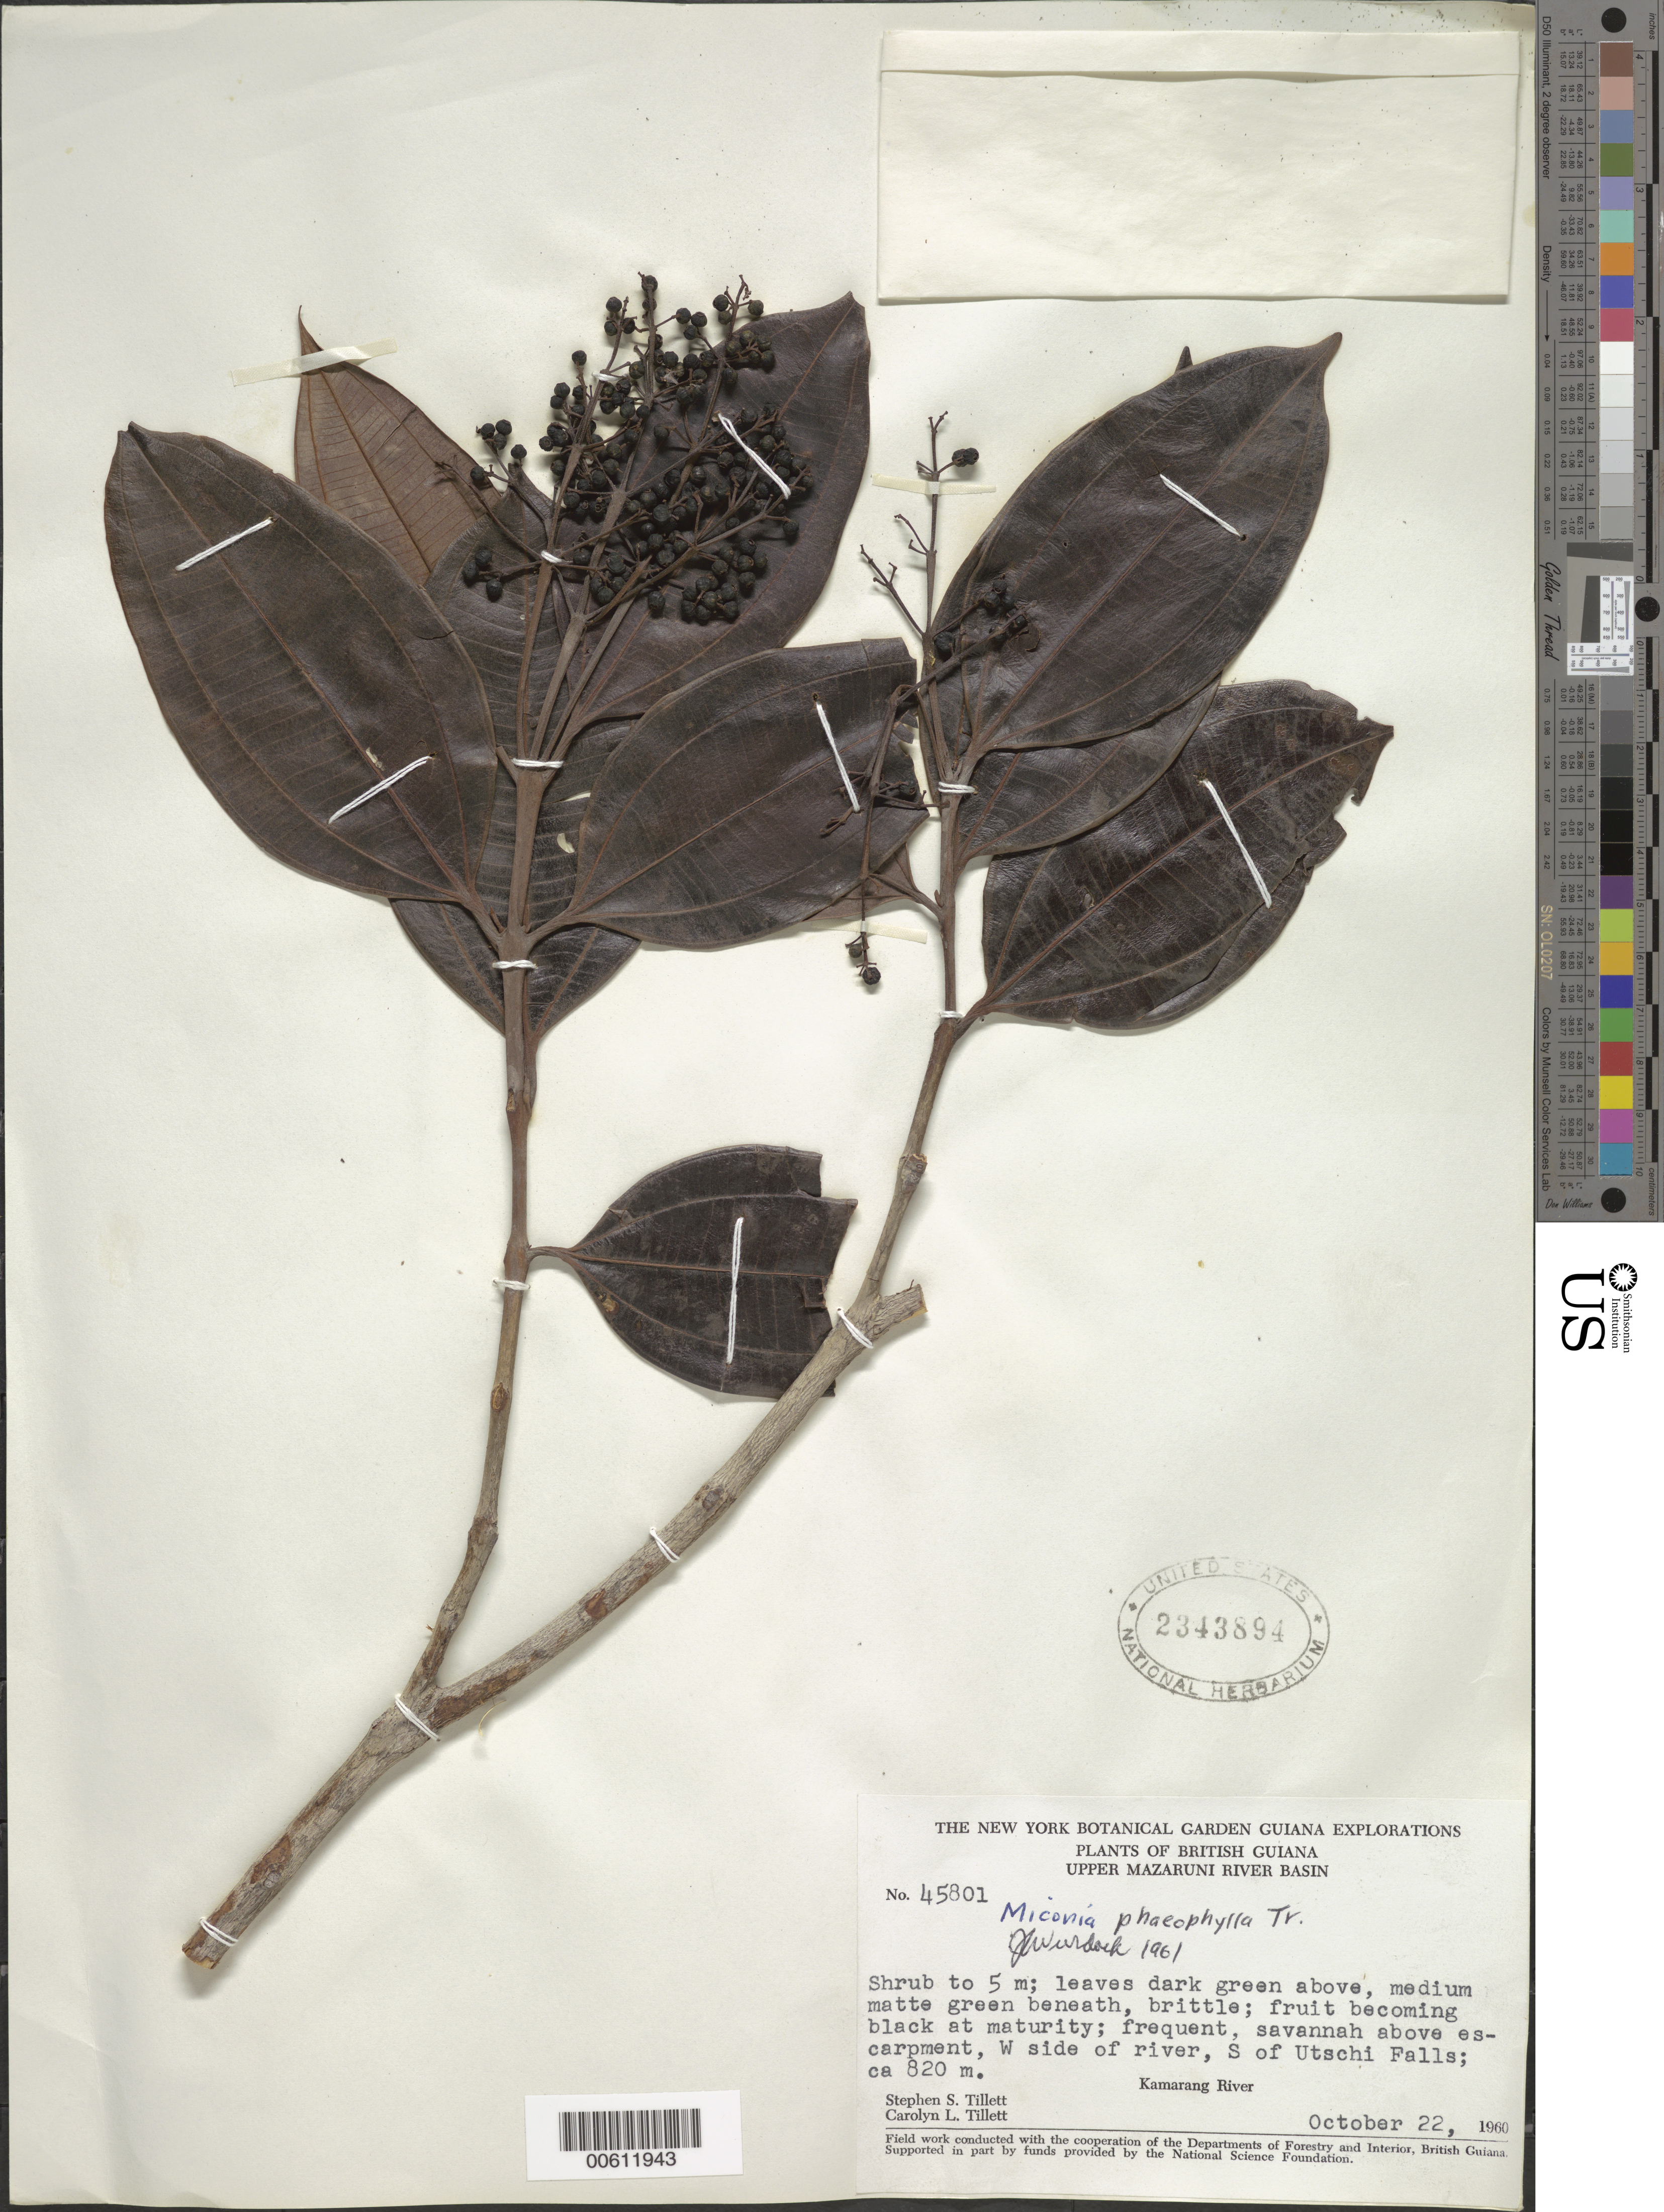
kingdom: Plantae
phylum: Tracheophyta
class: Magnoliopsida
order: Myrtales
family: Melastomataceae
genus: Miconia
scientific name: Miconia phaeophylla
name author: Triana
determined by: Wurdack, John J., (US), US (UNITED STATES)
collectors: S. S. Tillett, C. L. Tillett & R. Boyan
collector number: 45801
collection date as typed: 22-Oct-60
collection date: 1960-10-22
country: Guyana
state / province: Cuyuni-Mazaruni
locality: Kamarang R., Upper Mazaruni River Basin, W side of river, S of Utschi Falls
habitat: Savanna above escarpment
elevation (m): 820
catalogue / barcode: US 2343894